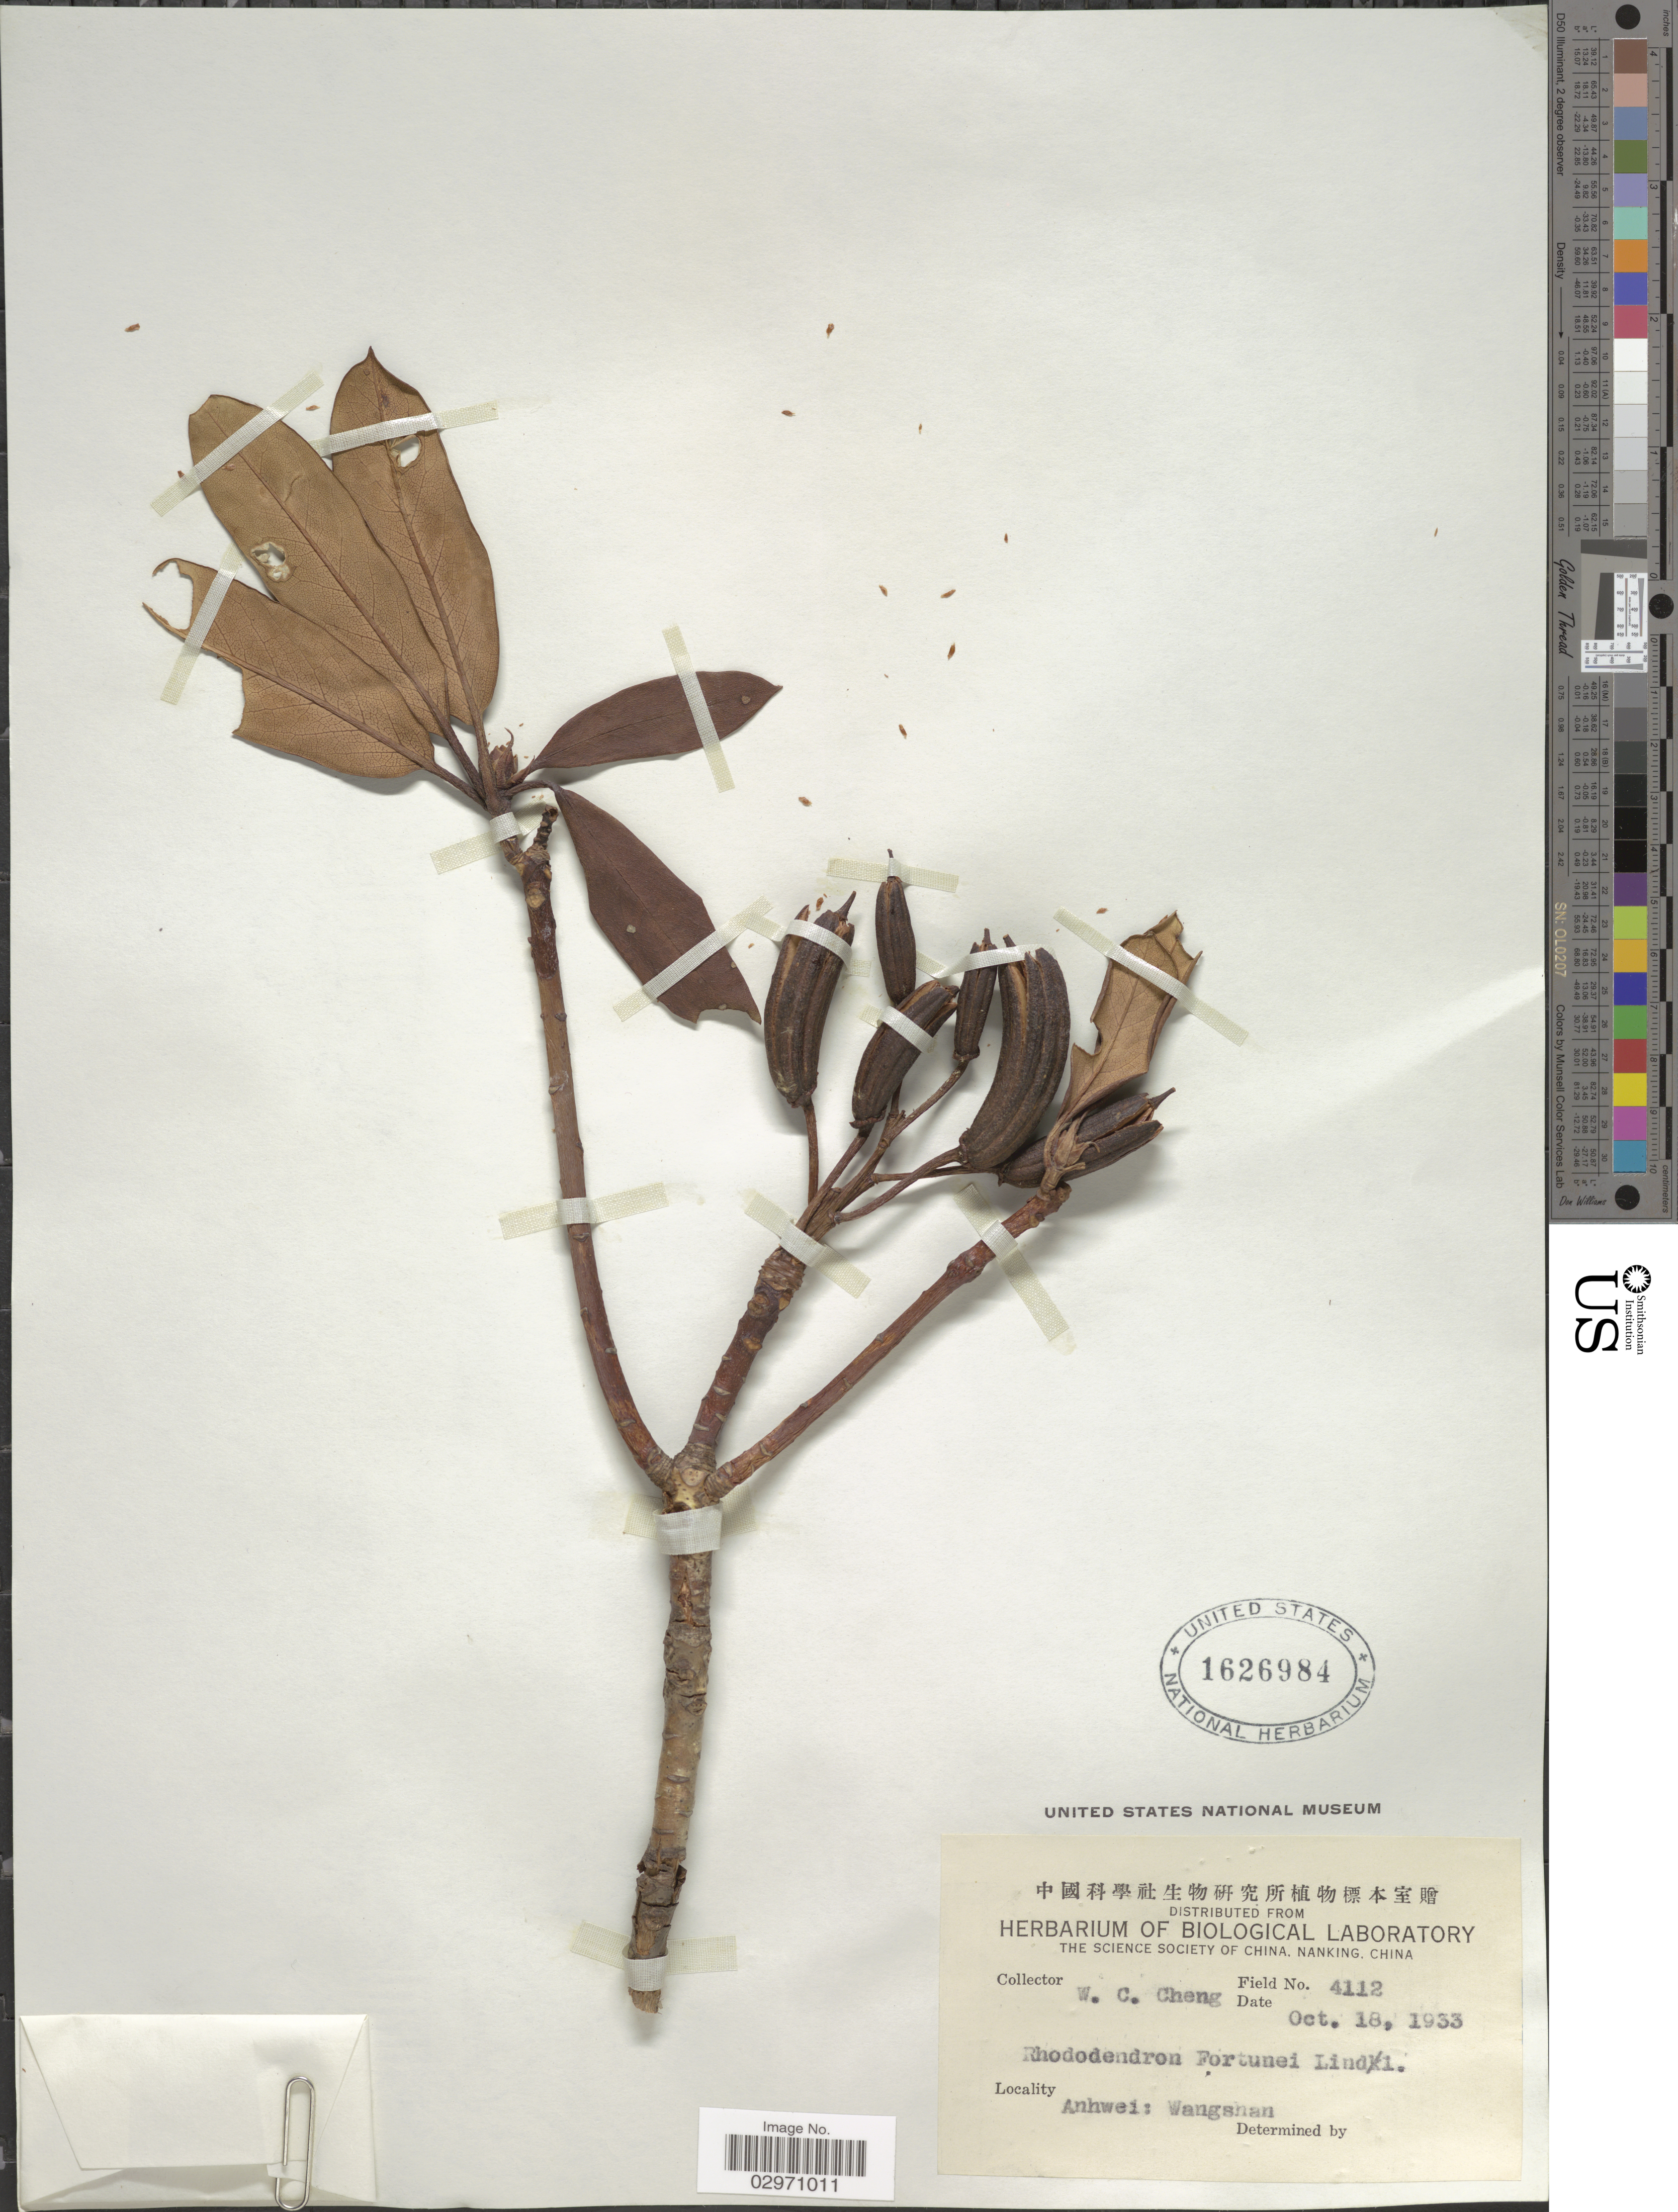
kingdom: Plantae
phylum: Tracheophyta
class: Magnoliopsida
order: Ericales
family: Ericaceae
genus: Rhododendron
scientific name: Rhododendron fortunei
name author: Lindl.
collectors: W. C. Cheng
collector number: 4112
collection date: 1933-10-18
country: China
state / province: Anhui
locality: Anhwei: Wangshan.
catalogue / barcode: US 1626984